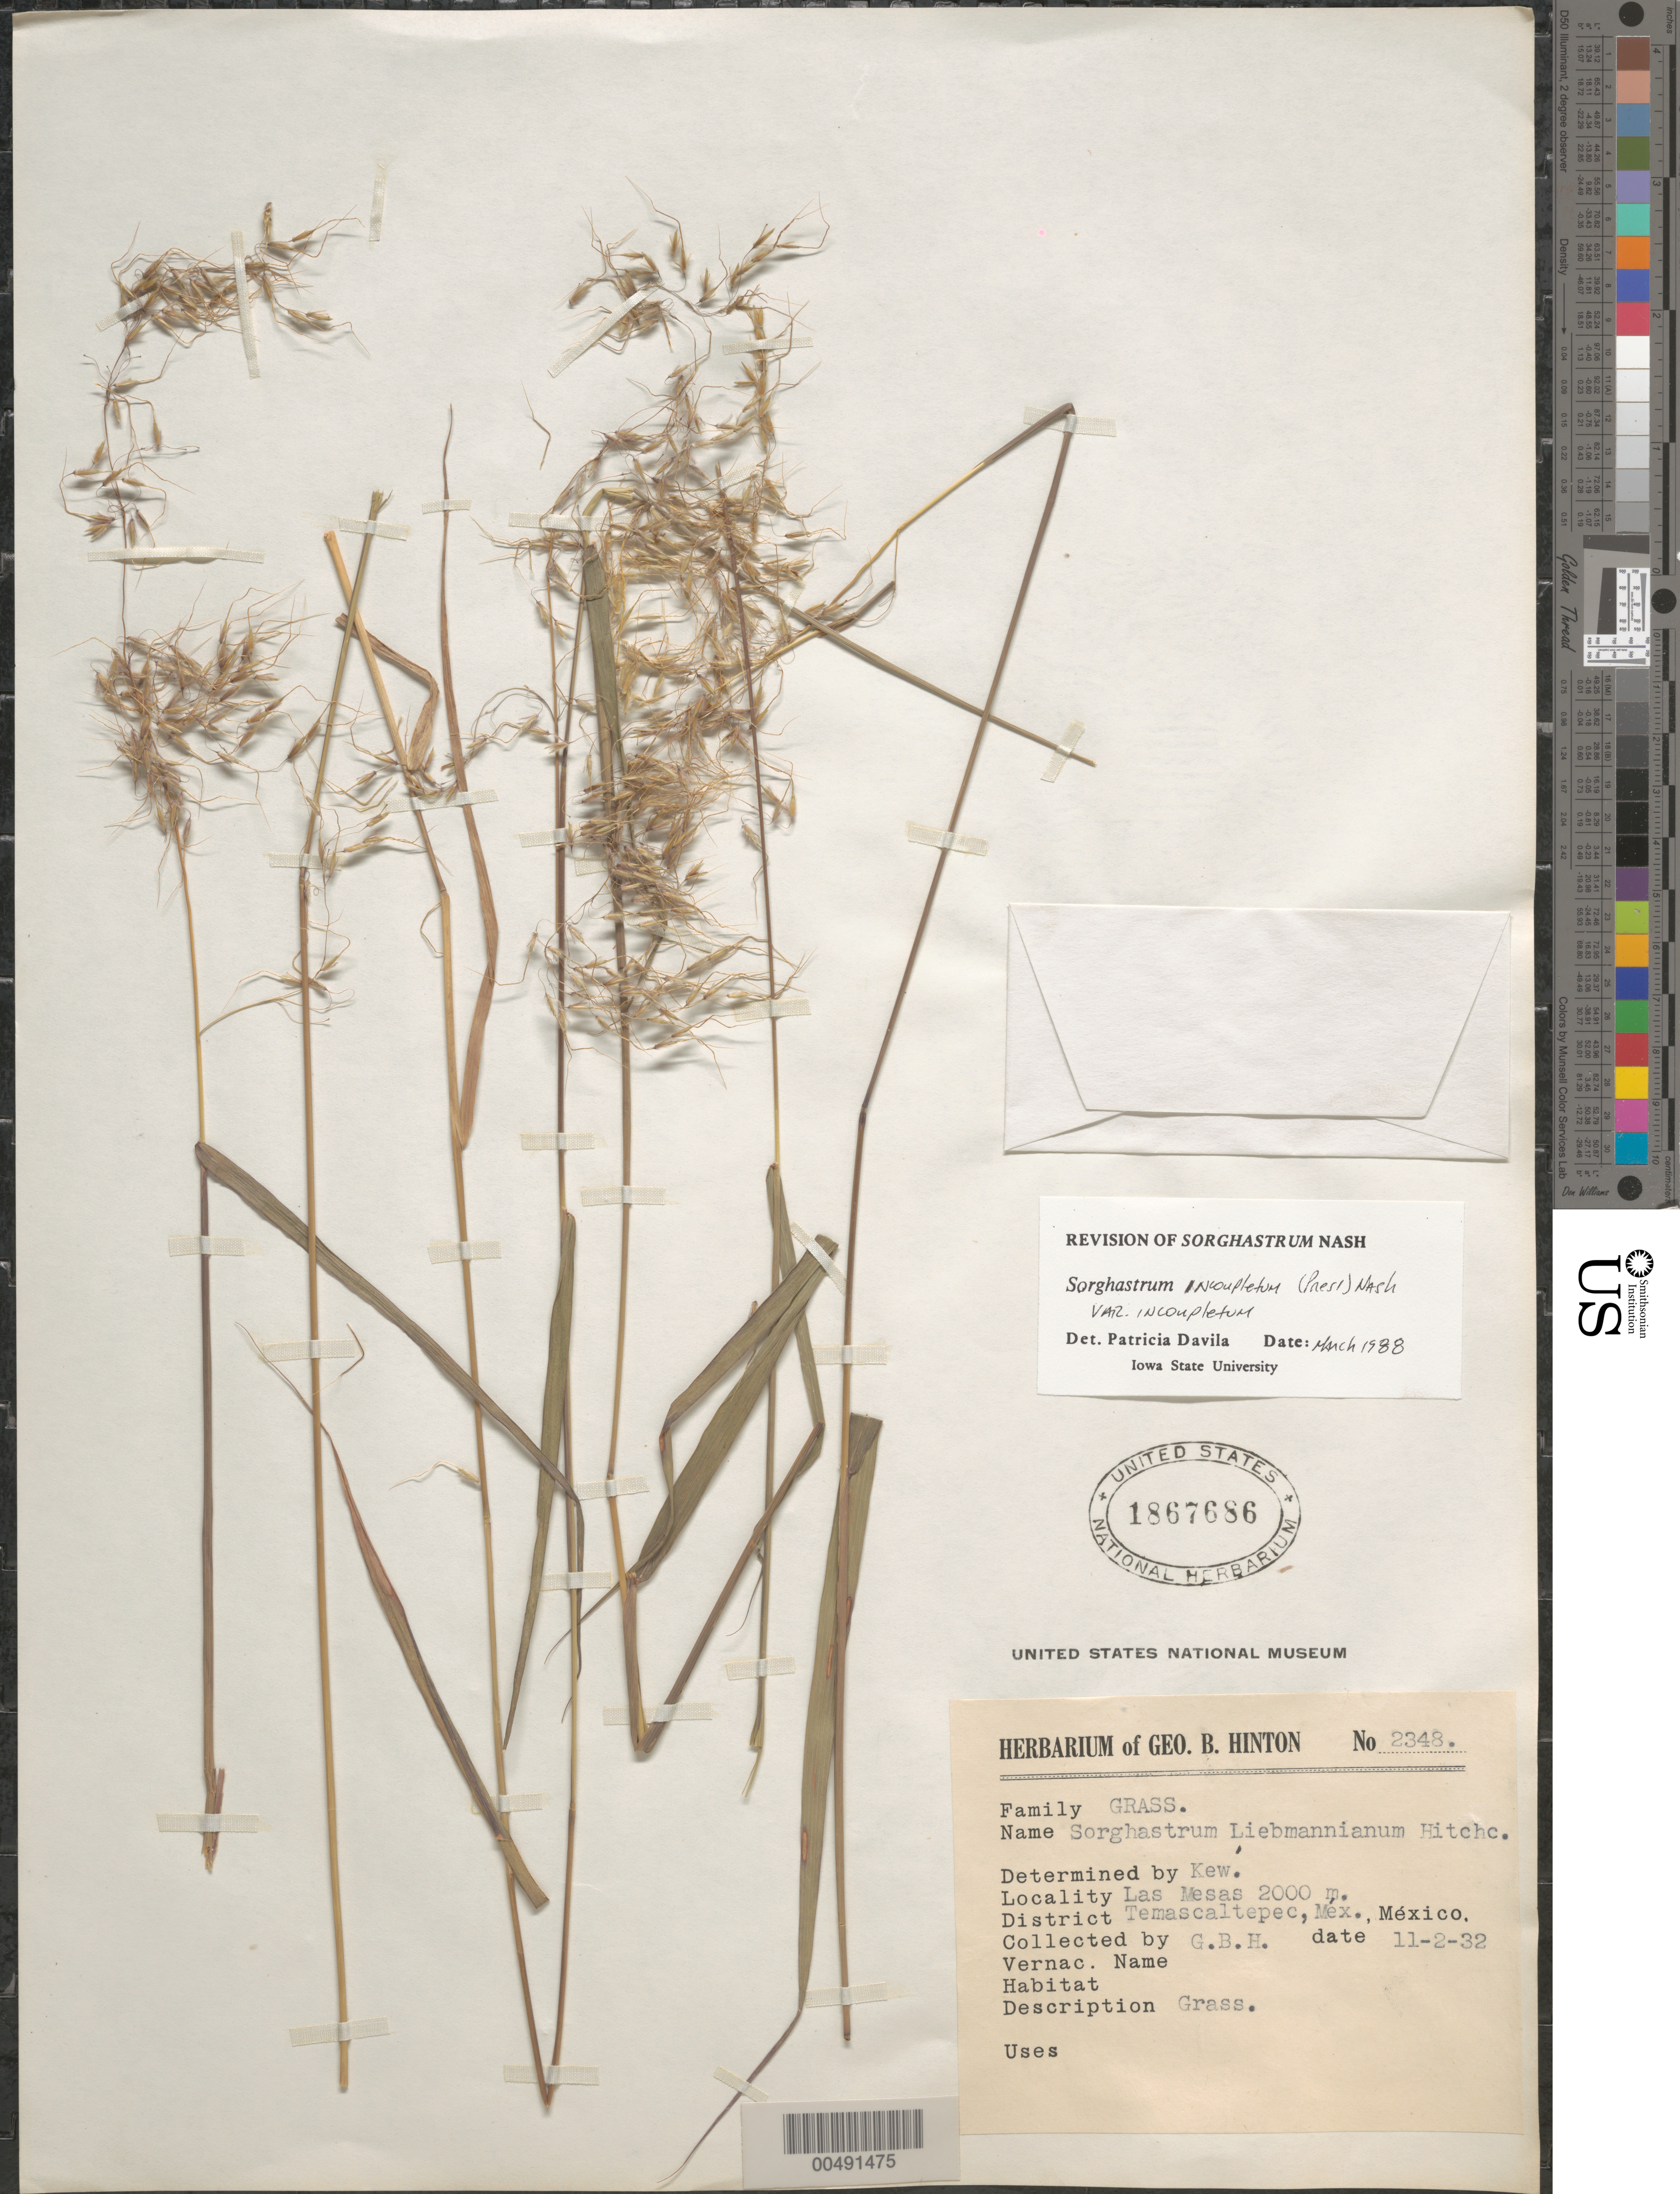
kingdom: Plantae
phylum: Tracheophyta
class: Liliopsida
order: Poales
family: Poaceae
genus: Sorghastrum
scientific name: Sorghastrum incompletum var. incompletum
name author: (J. Presl) Nash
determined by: Dávila, P. D.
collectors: G. B. Hinton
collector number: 2348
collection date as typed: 11 Feb 1932 or 3 Nov 1932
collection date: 1932-02-11 or 1932-11-03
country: Mexico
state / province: México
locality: Dist of Temascaltepec, Las Mesas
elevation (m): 2000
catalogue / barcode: US 1867686